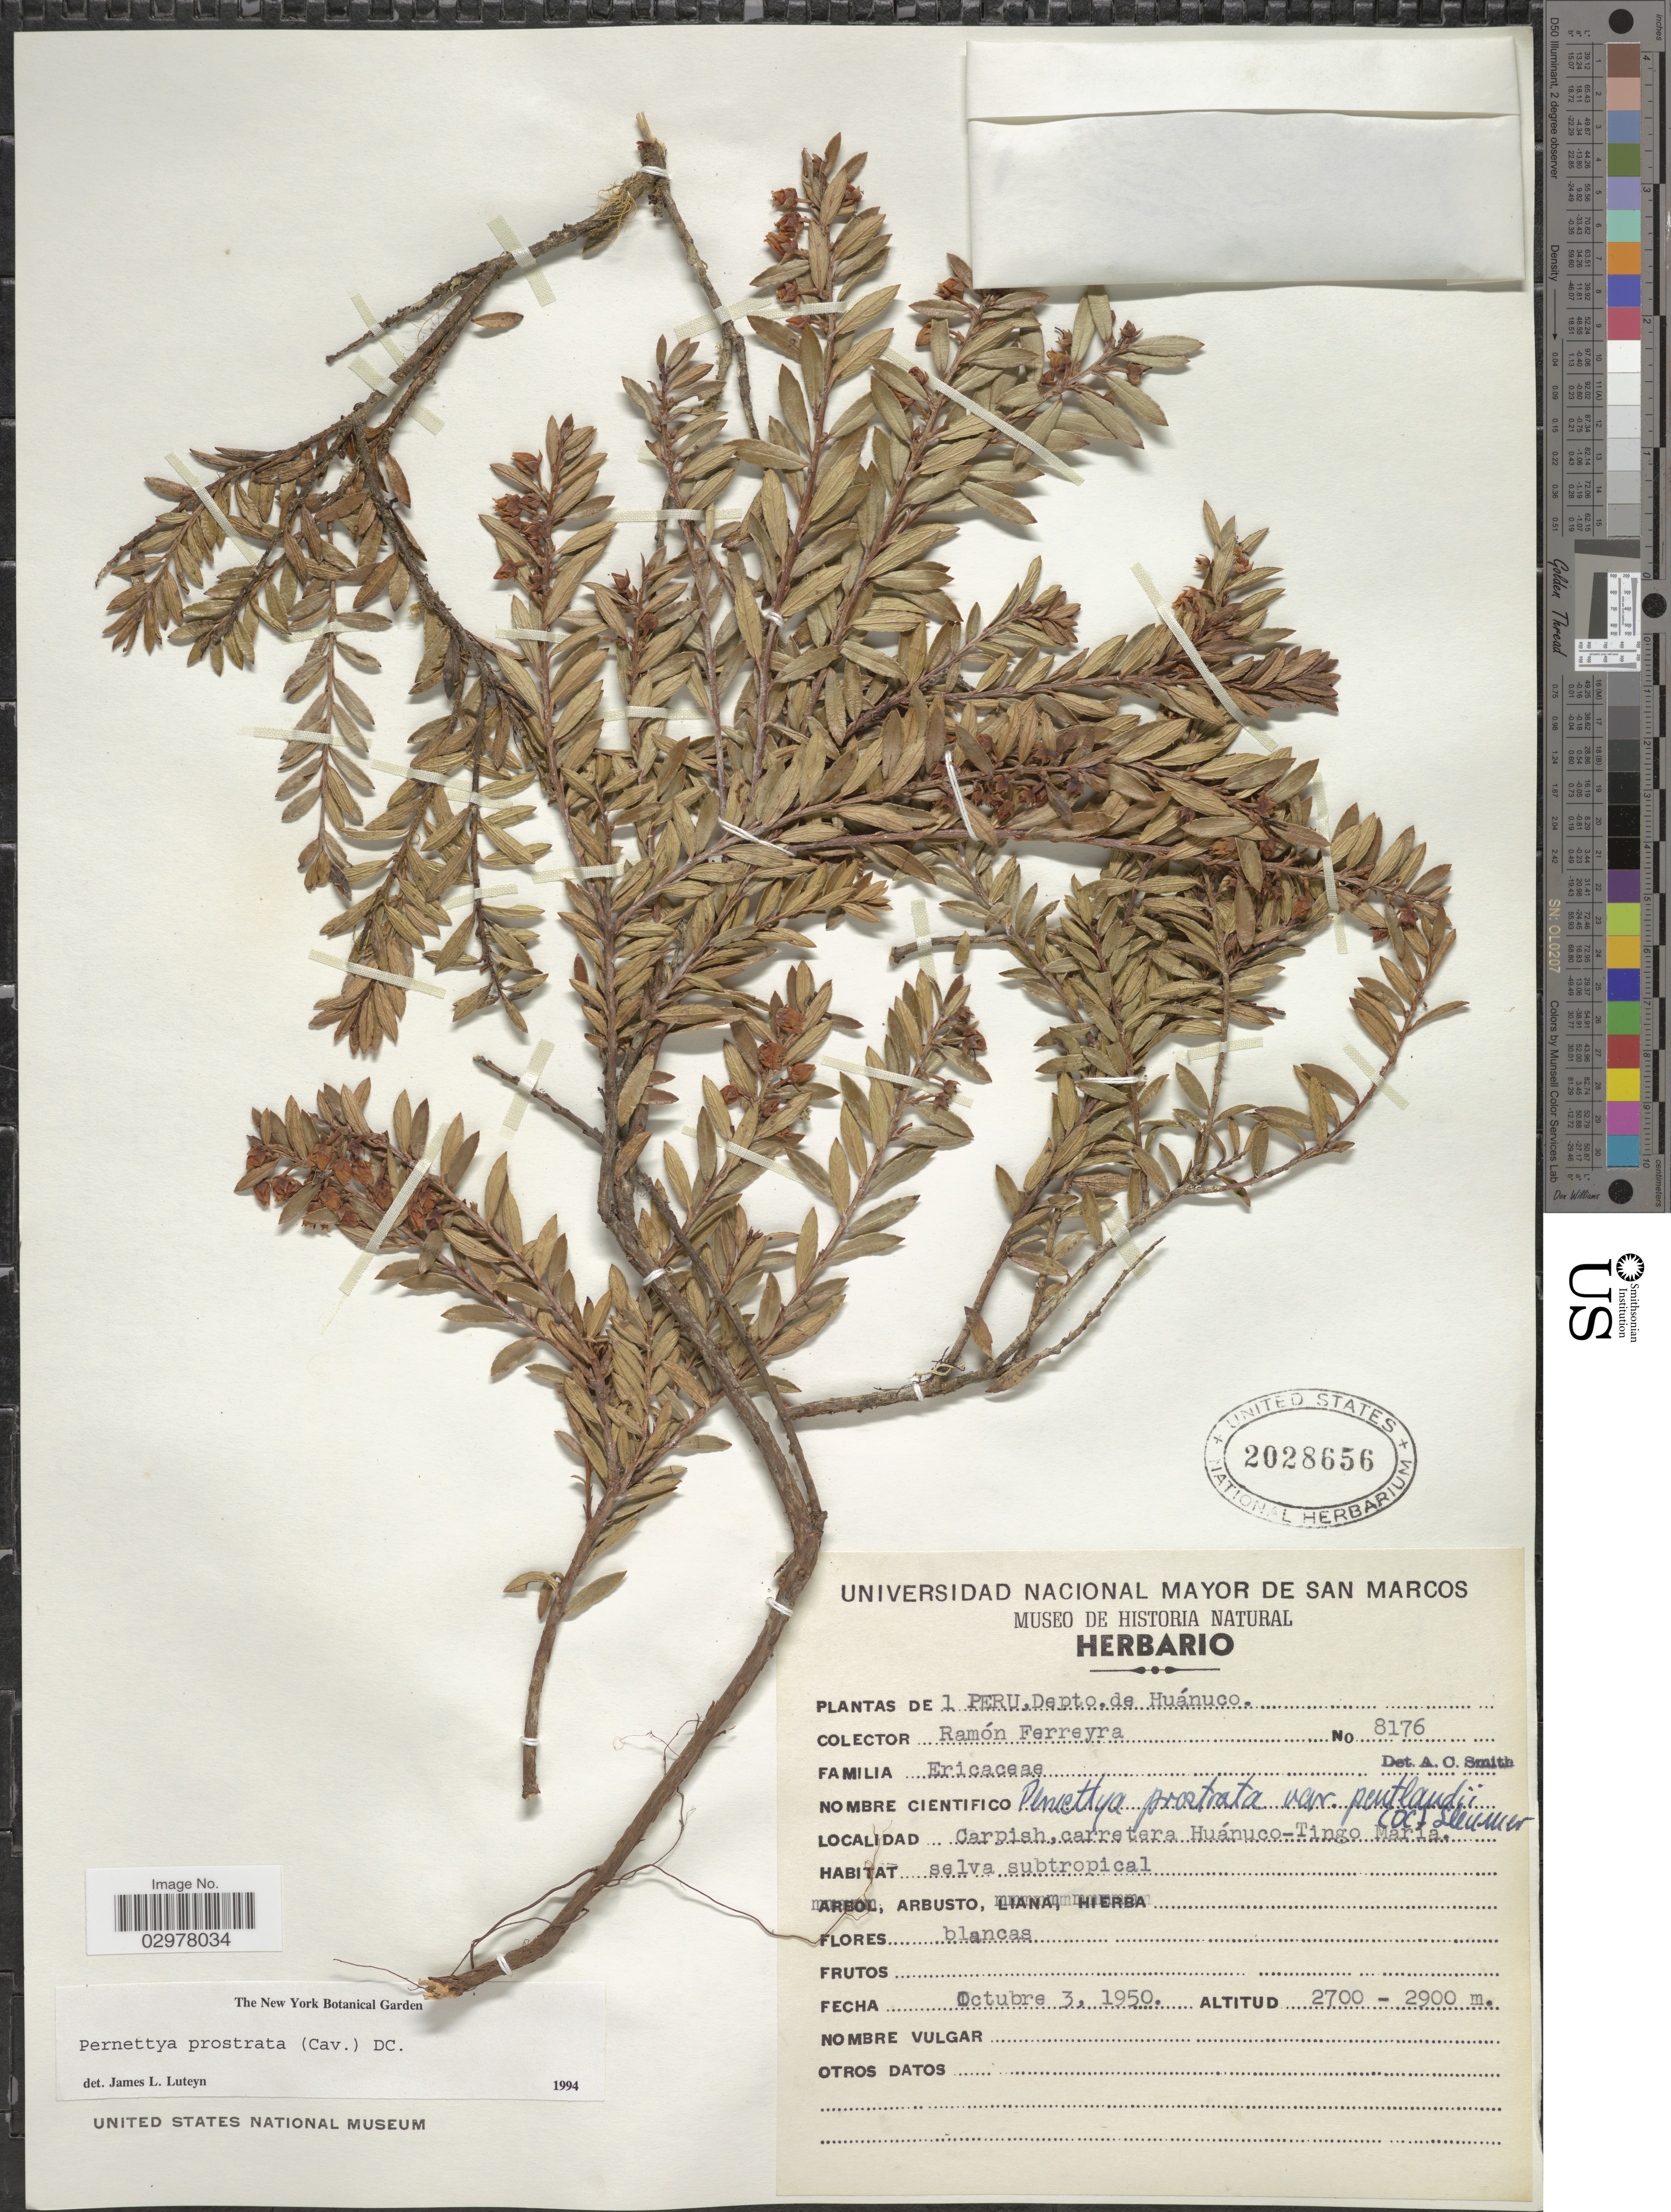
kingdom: Plantae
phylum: Tracheophyta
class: Magnoliopsida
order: Ericales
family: Ericaceae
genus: Pernettya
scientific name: Pernettya prostrata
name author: (Cav.) DC.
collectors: R. A. Ferreyra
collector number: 8176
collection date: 1950-10-03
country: Peru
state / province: Huánuco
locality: Depto. de Huánuco. Carpish, carretera Huánuco-Tingo María.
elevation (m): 2700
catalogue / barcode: US 2028656